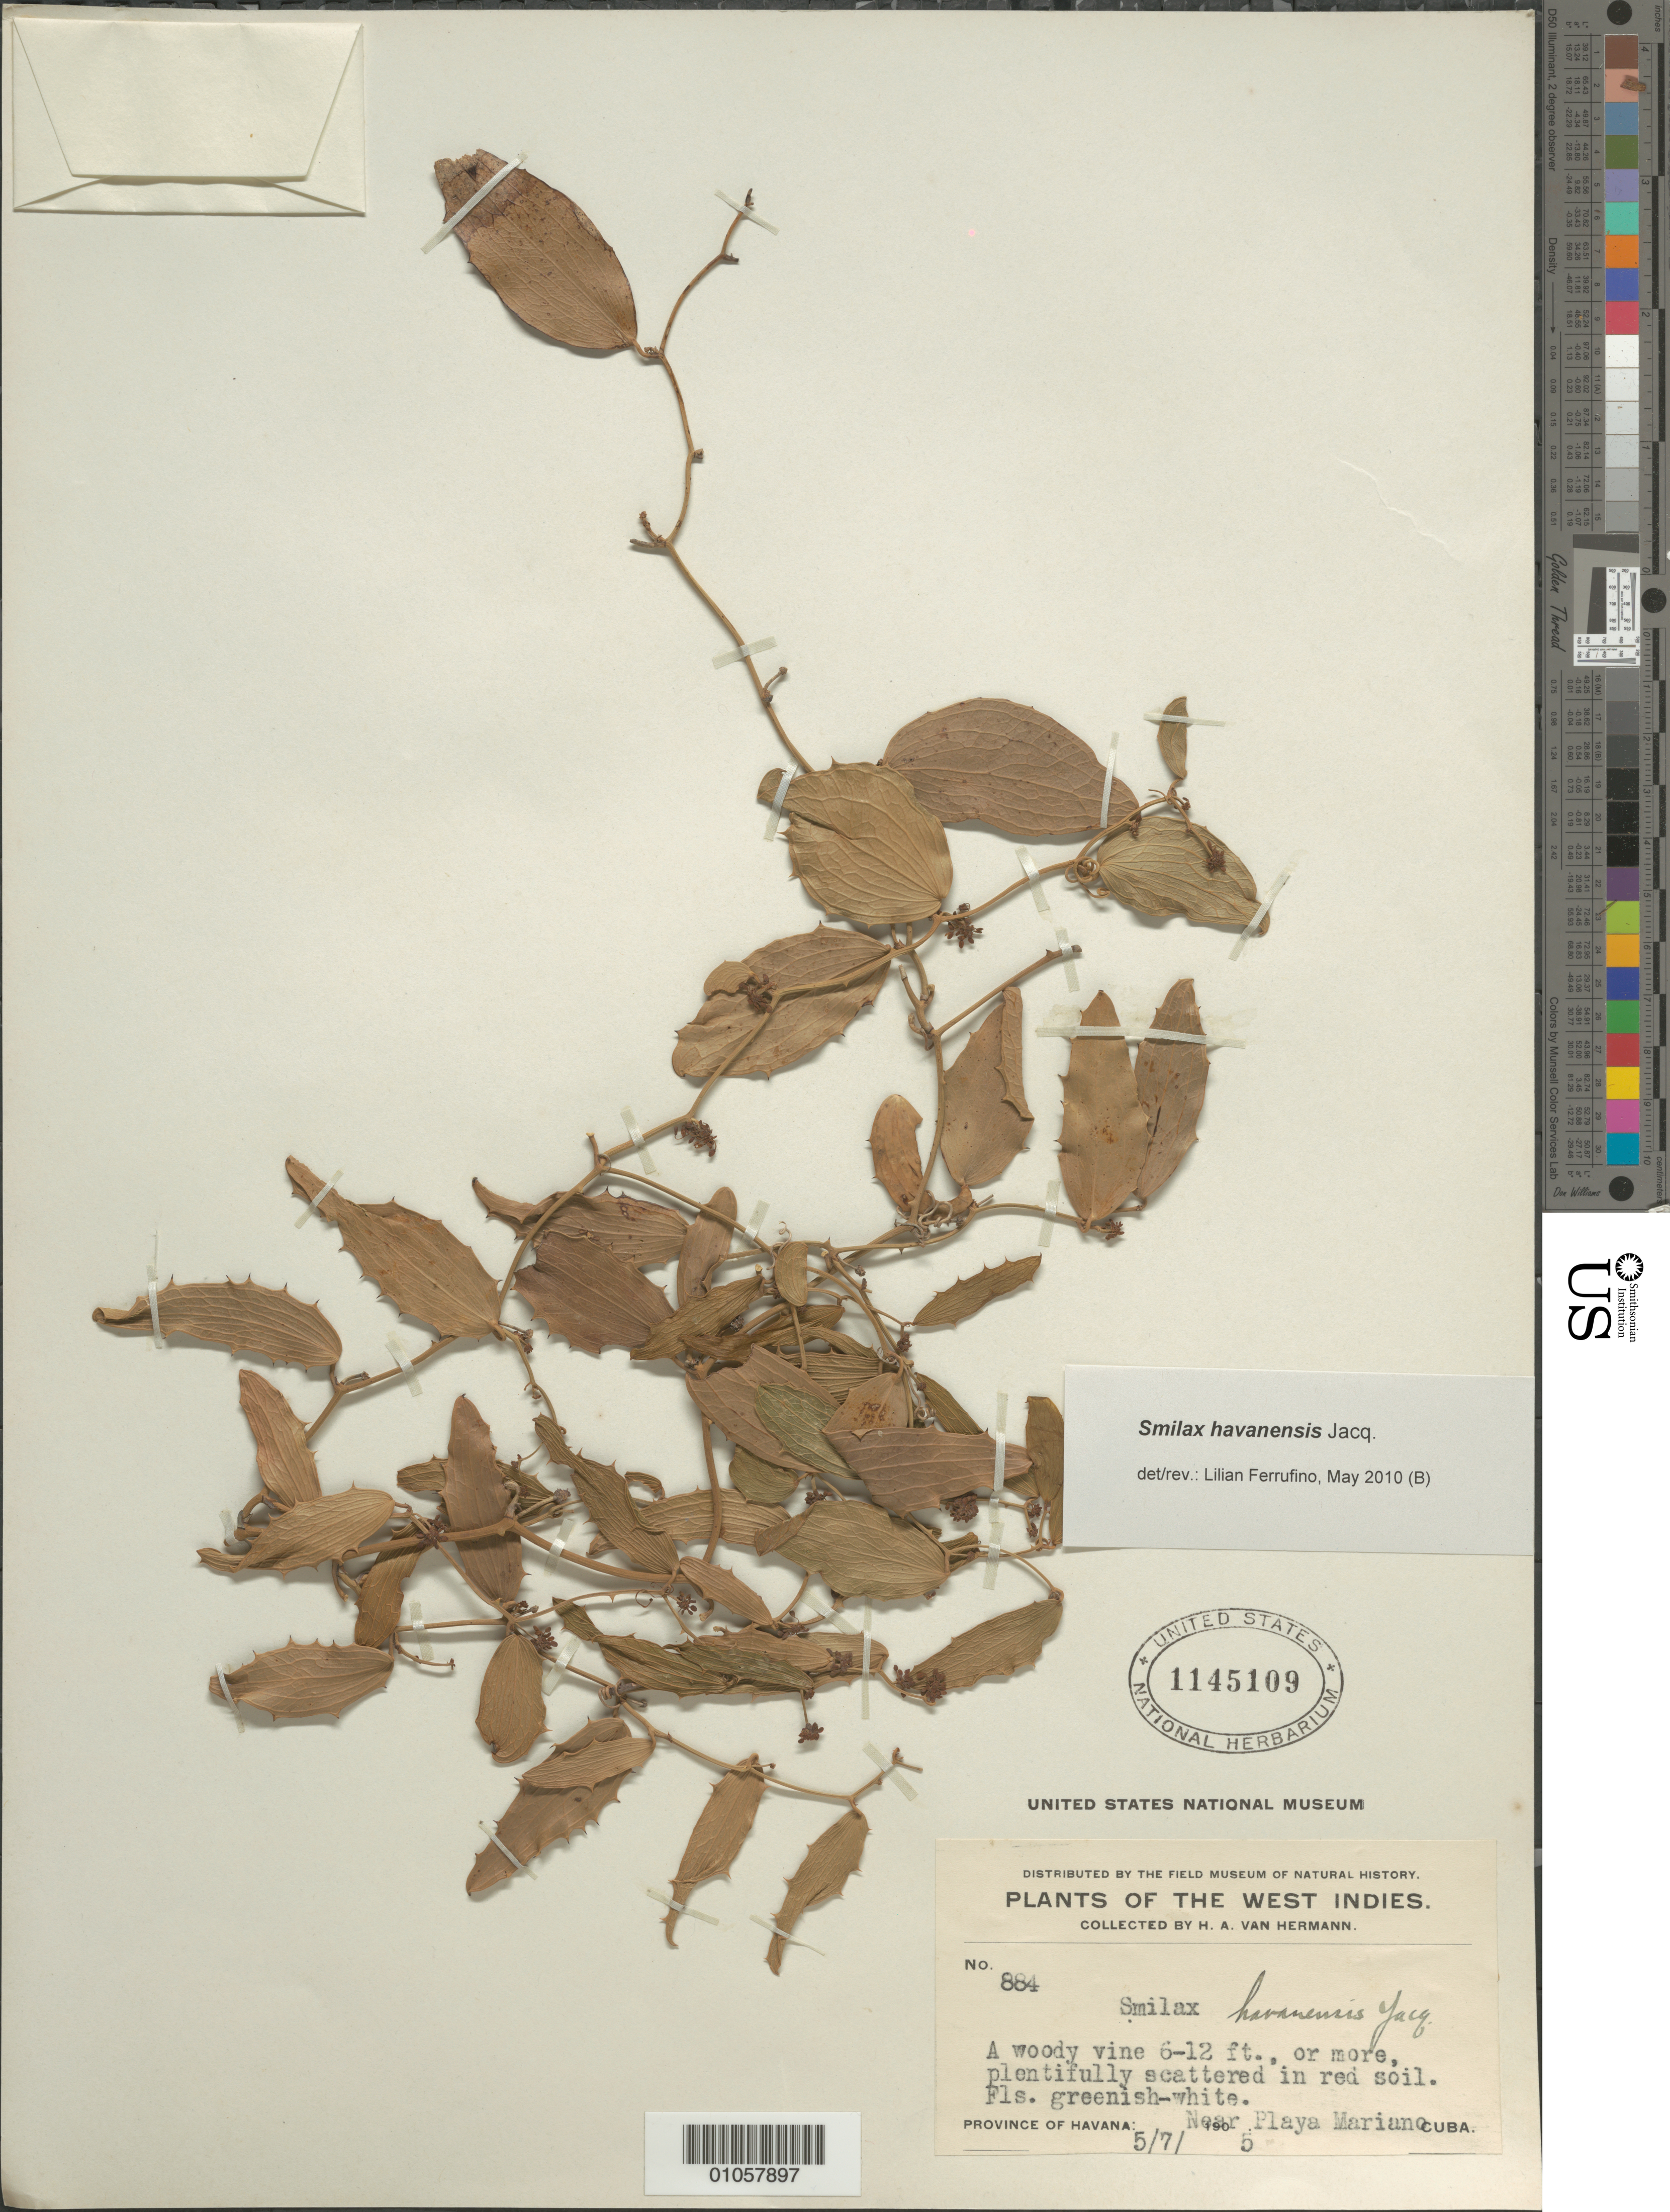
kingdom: Plantae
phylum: Tracheophyta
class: Liliopsida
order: Liliales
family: Smilacaceae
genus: Smilax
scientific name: Smilax havanensis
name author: Jacq.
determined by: Ferrufino, L., (USJ), Herbario Universidad de Costa Rica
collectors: H. A. Van Hermann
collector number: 884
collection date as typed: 05 Jul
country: Cuba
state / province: La Habana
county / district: Municipio Playa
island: Cuba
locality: Playa Marianao (near)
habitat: In red soil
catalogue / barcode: US 1145109